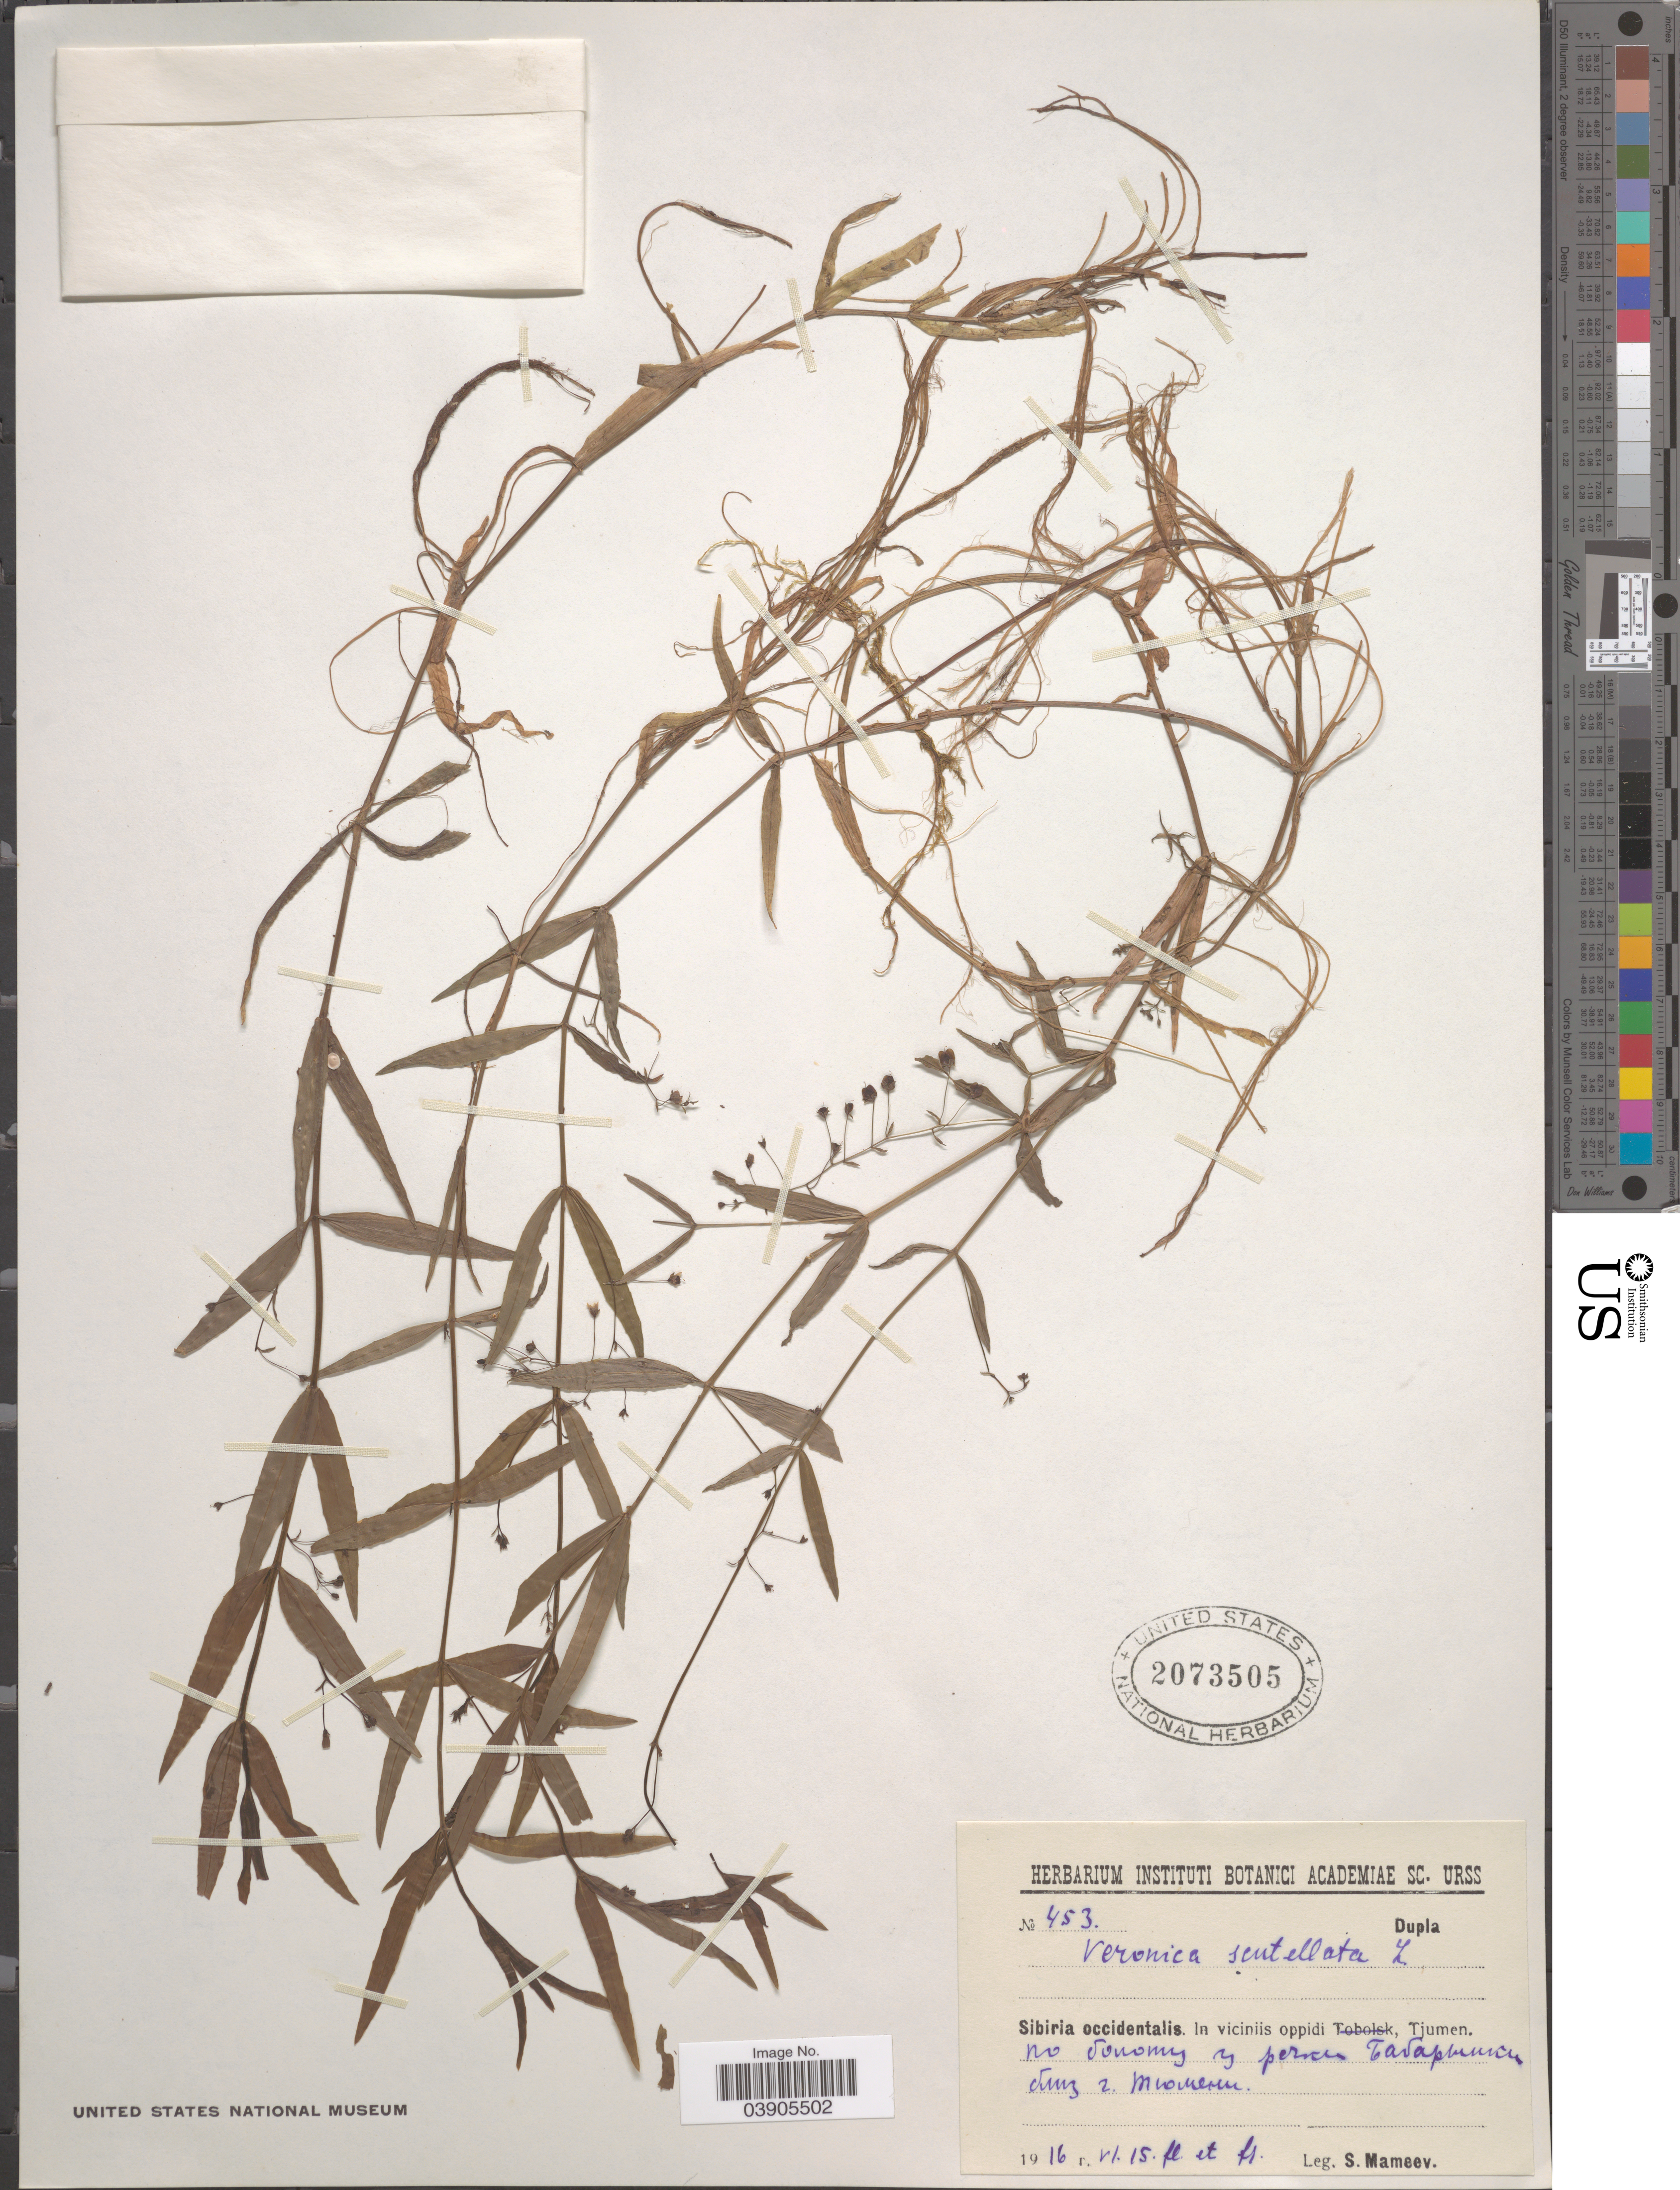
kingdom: Plantae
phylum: Tracheophyta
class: Magnoliopsida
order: Lamiales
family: Plantaginaceae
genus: Veronica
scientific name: Veronica scutellata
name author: L.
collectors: S. Mameev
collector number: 453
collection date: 1916-06-15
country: Russian Federation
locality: Sibiria occidentalis. In viciniis oppidi Tjumen.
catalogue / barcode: US 2073505